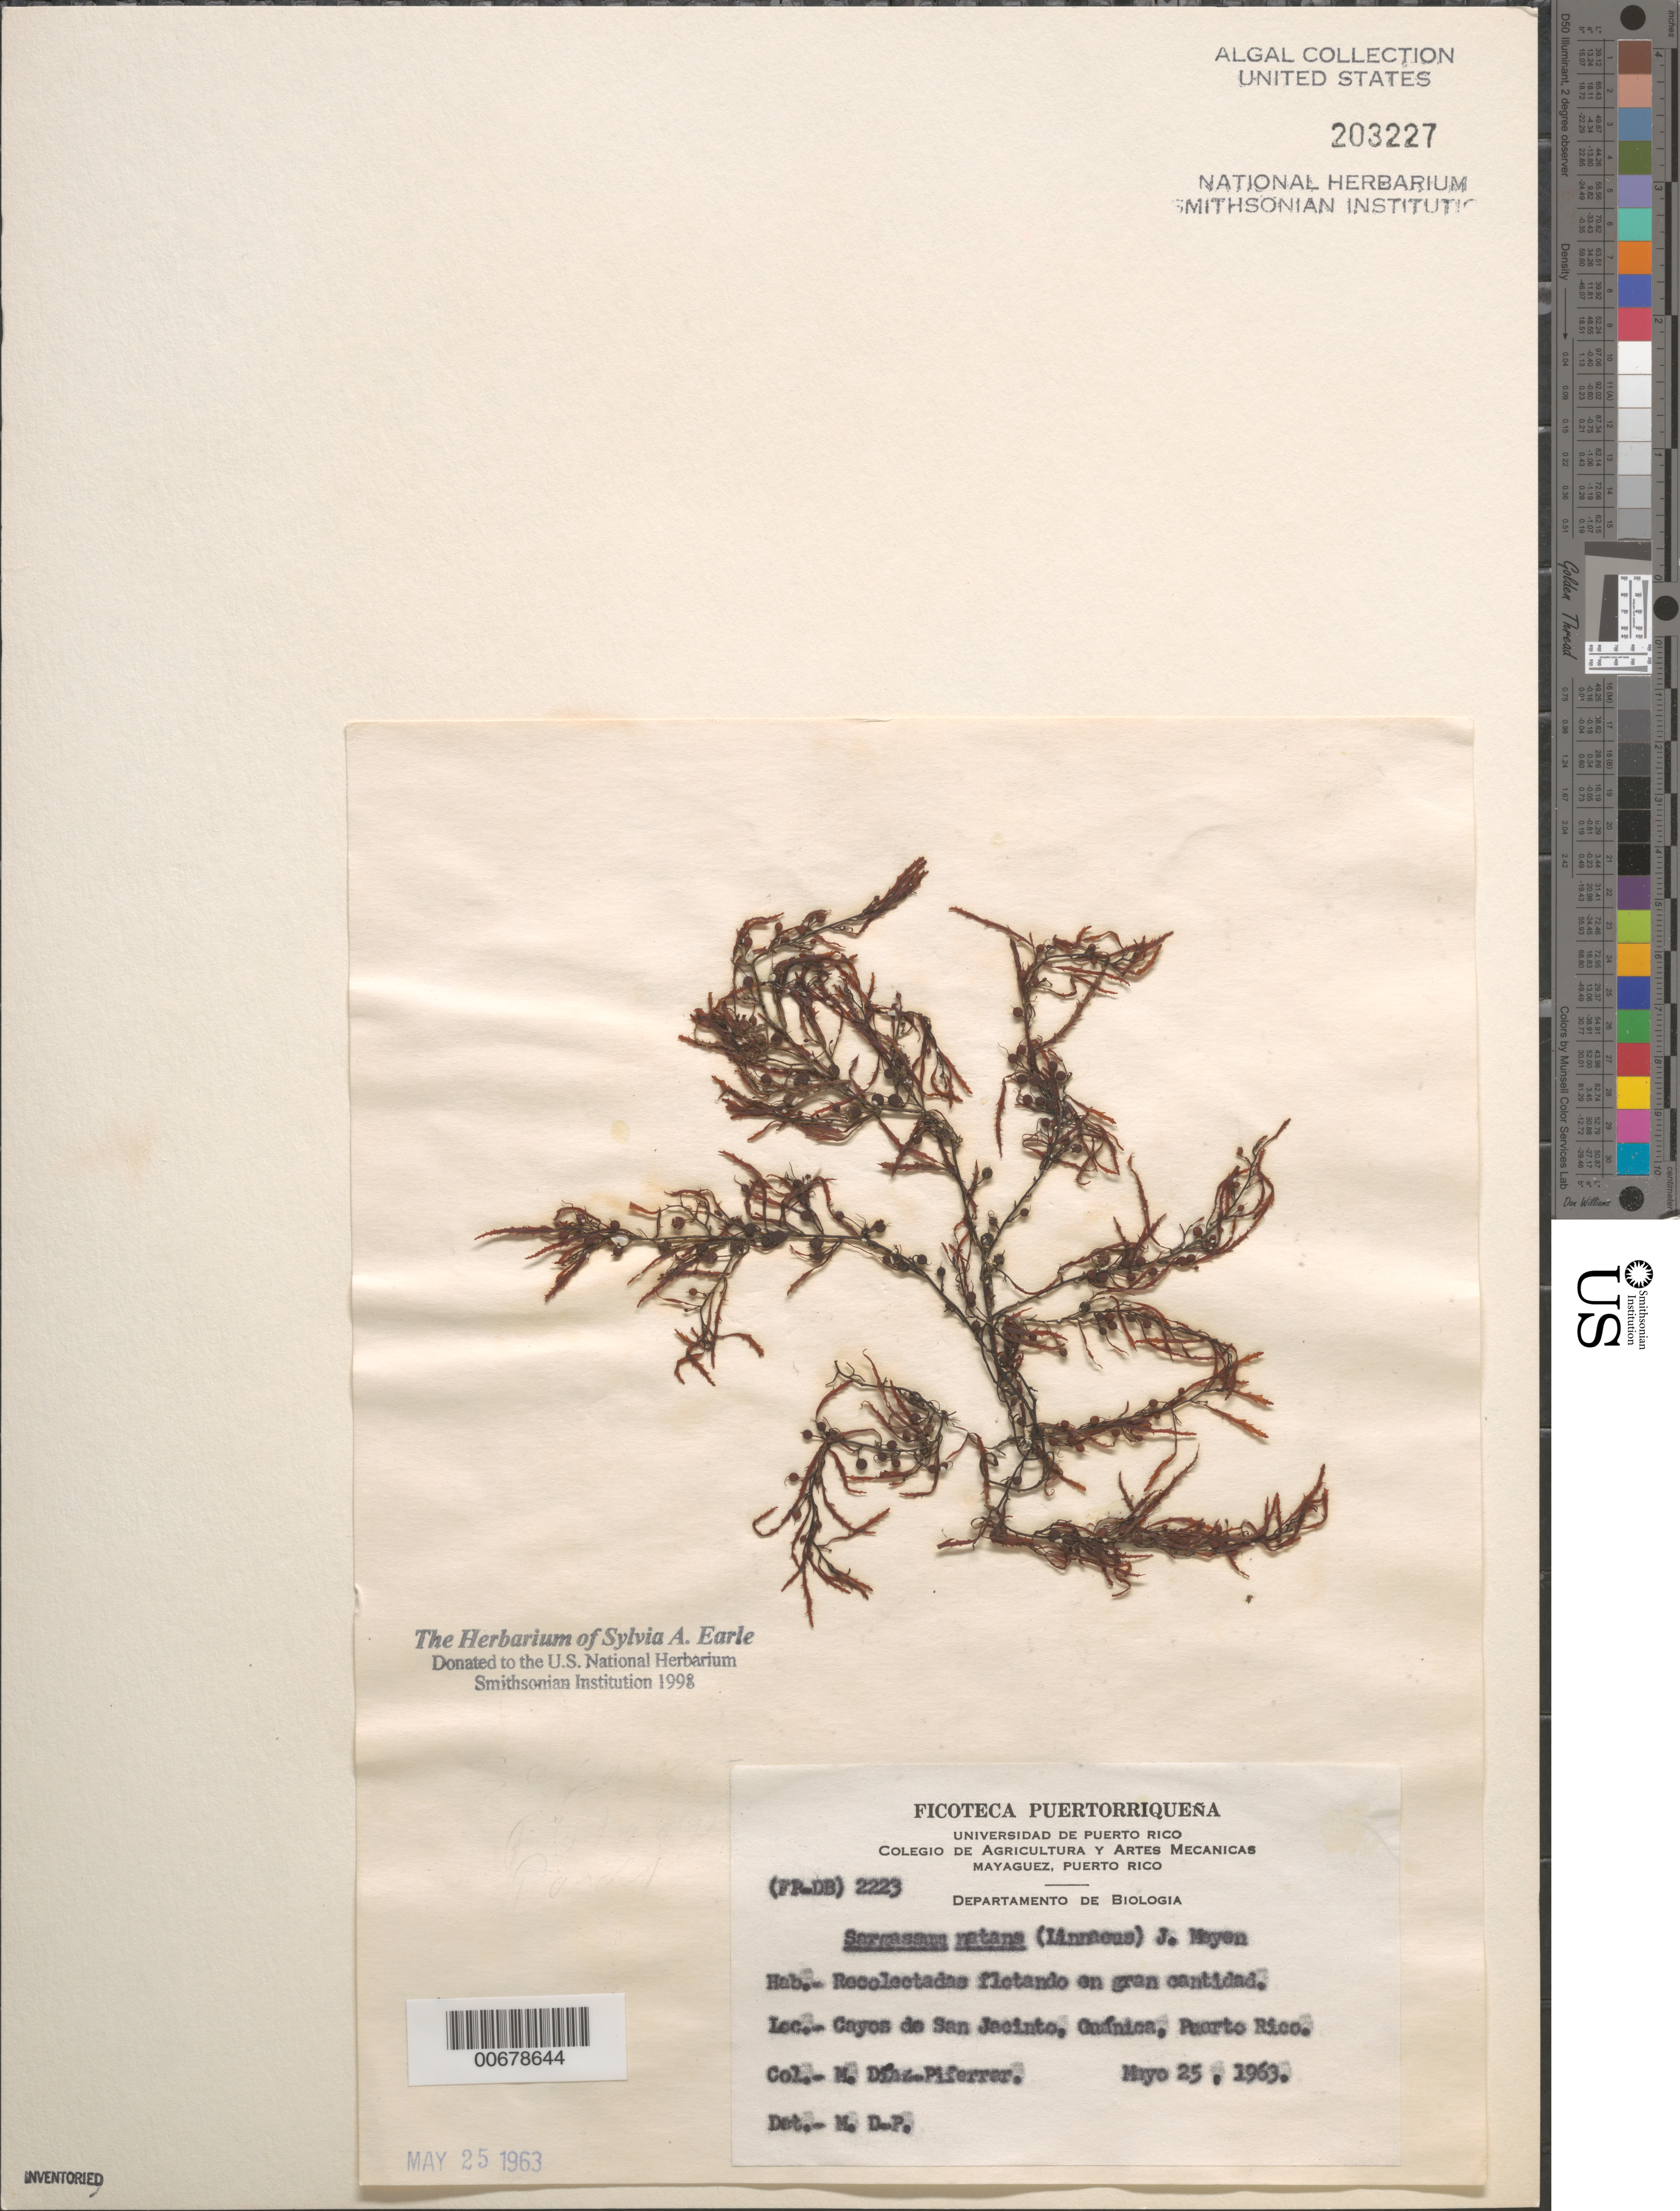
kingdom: Chromista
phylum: Ochrophyta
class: Phaeophyceae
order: Fucales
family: Sargassaceae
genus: Sargassum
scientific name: Sargassum natans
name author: (L.) Gaillon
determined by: Diaz-Piferrer, M.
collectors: M. Diaz-Piferrer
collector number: (FP-DB) 2223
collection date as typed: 25 May 1963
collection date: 1963-05-25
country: Puerto Rico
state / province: Guanica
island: Cayos de San Jacinto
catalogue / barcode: US 203227